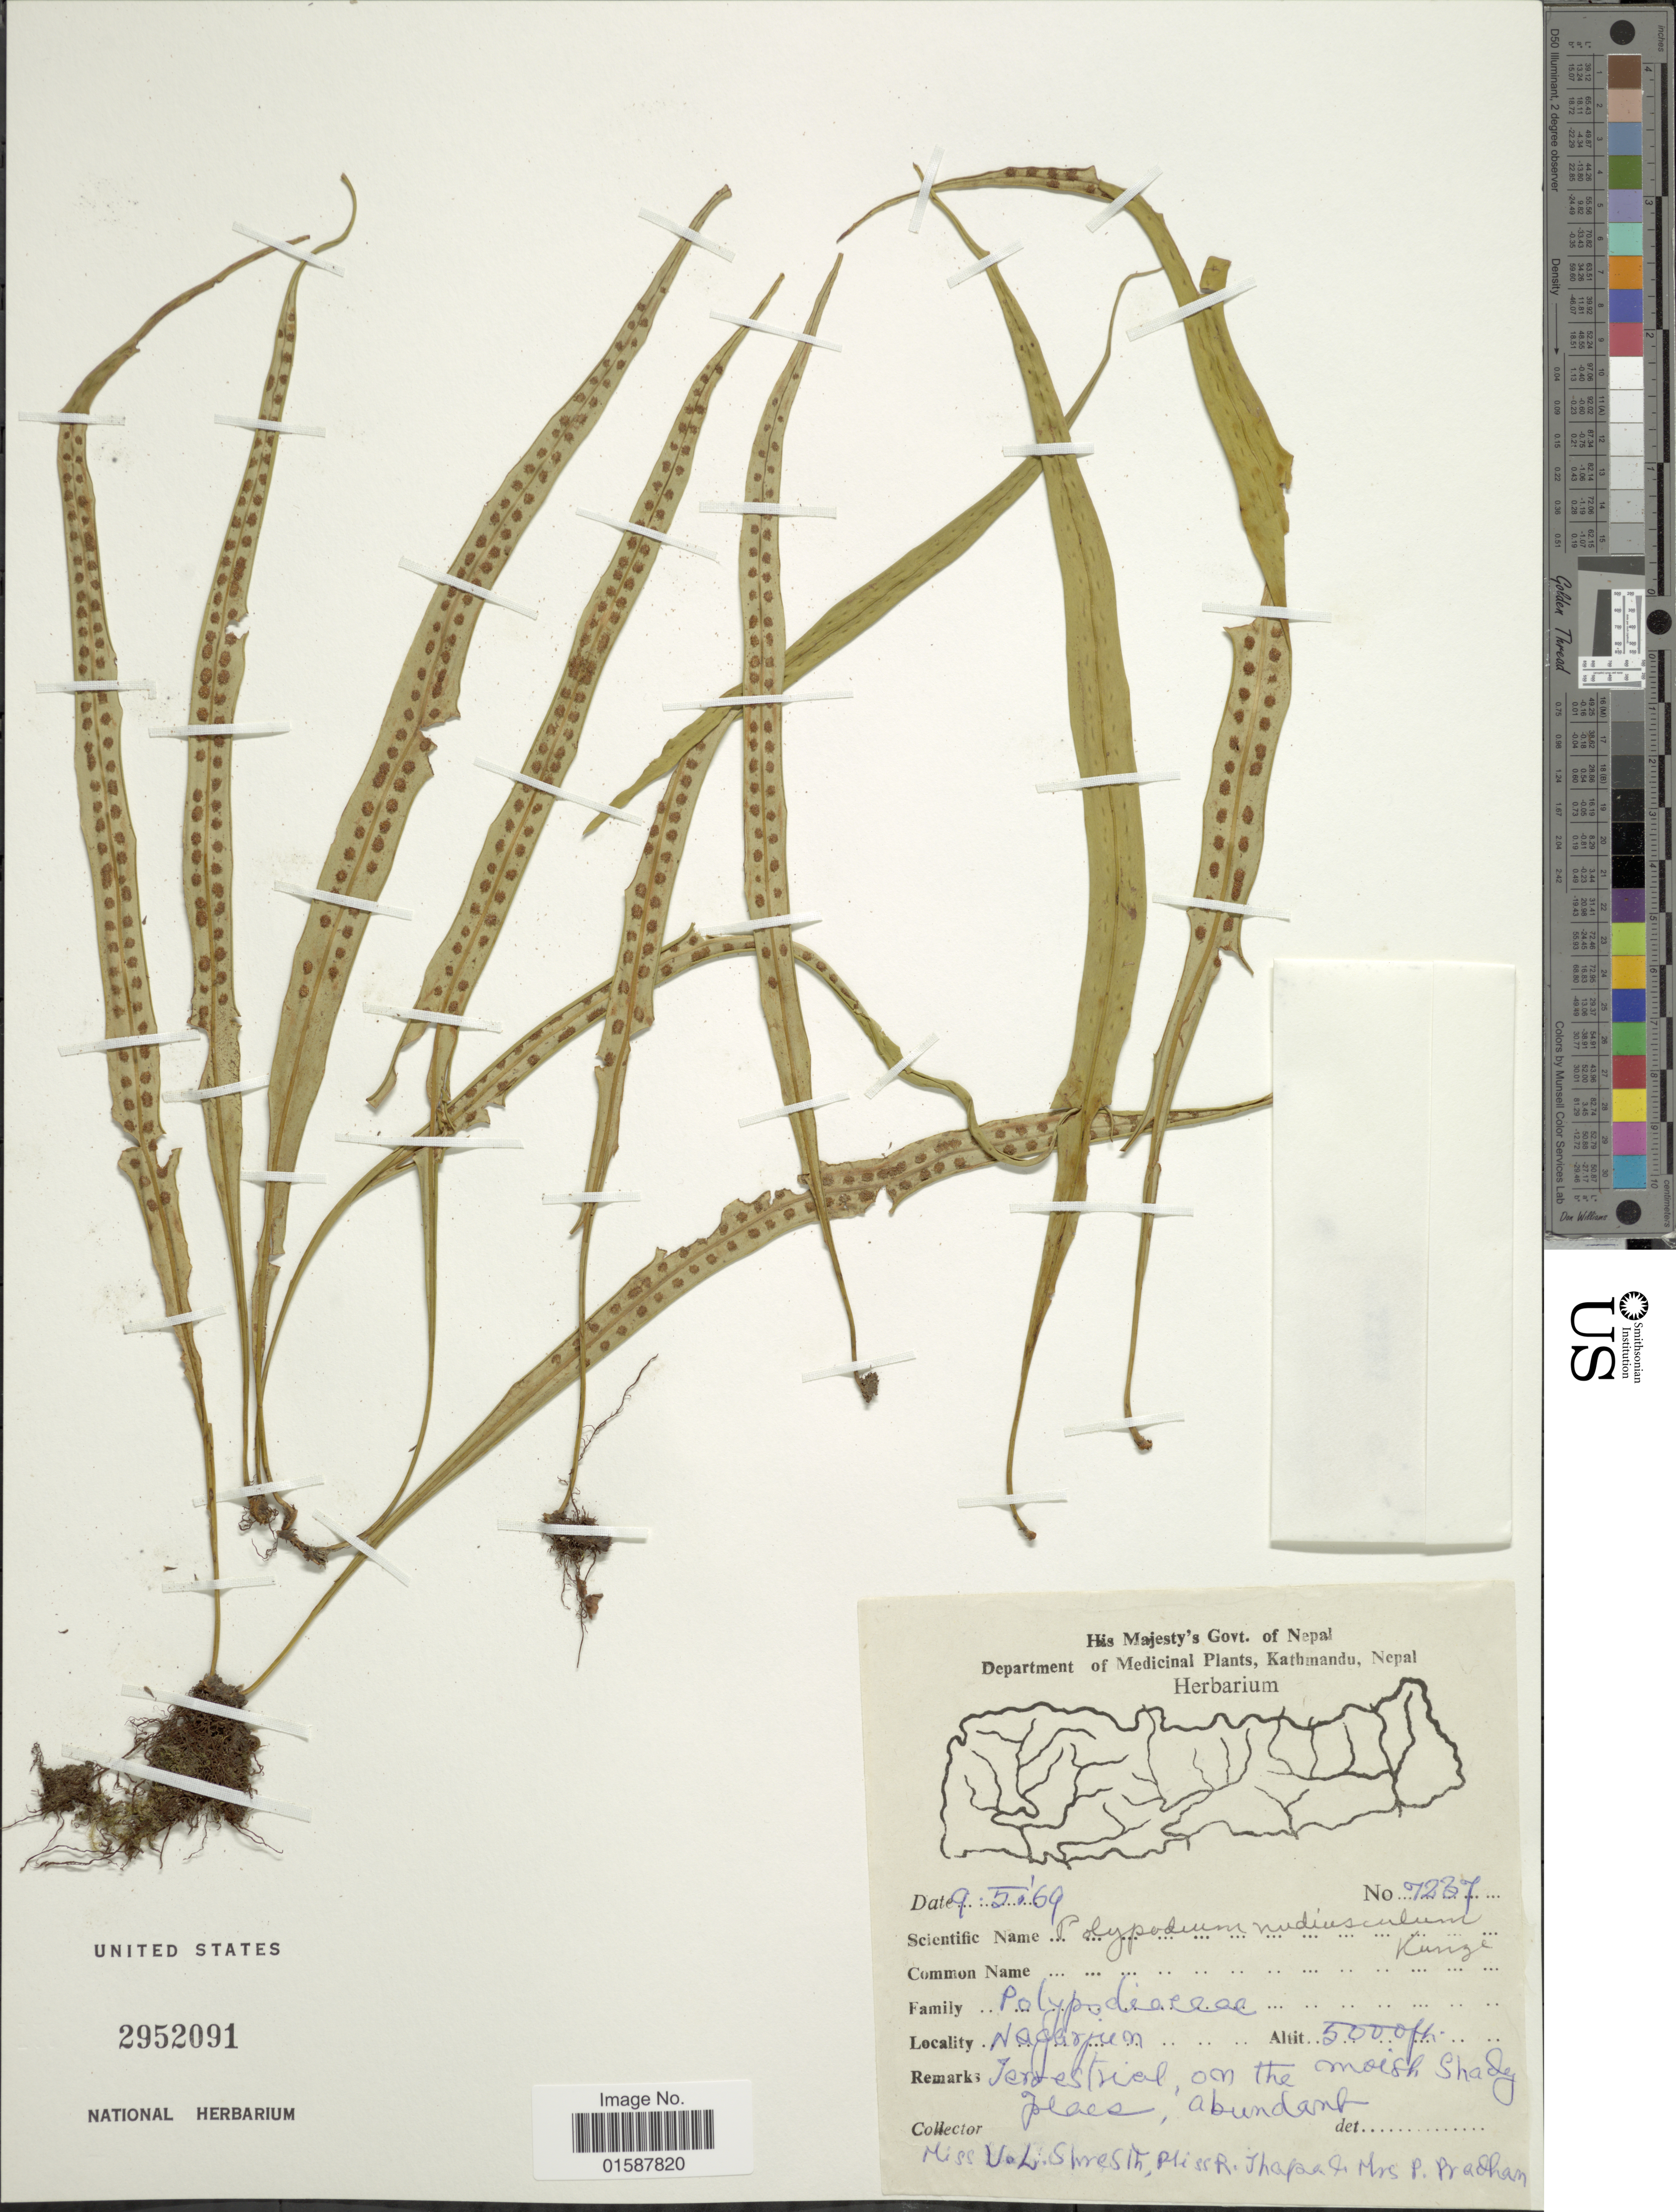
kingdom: Plantae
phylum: Tracheophyta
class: Polypodiopsida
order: Polypodiales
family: Polypodiaceae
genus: Lepisorus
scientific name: Lepisorus nuduisculum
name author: (Kunze)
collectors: T. B. Shrestha, R. Thapa & P. Pradhan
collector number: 7237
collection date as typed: Transcribed d/m/y: 9/5/69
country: Nepal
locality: Nagarjun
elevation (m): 1524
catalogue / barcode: US 2952091